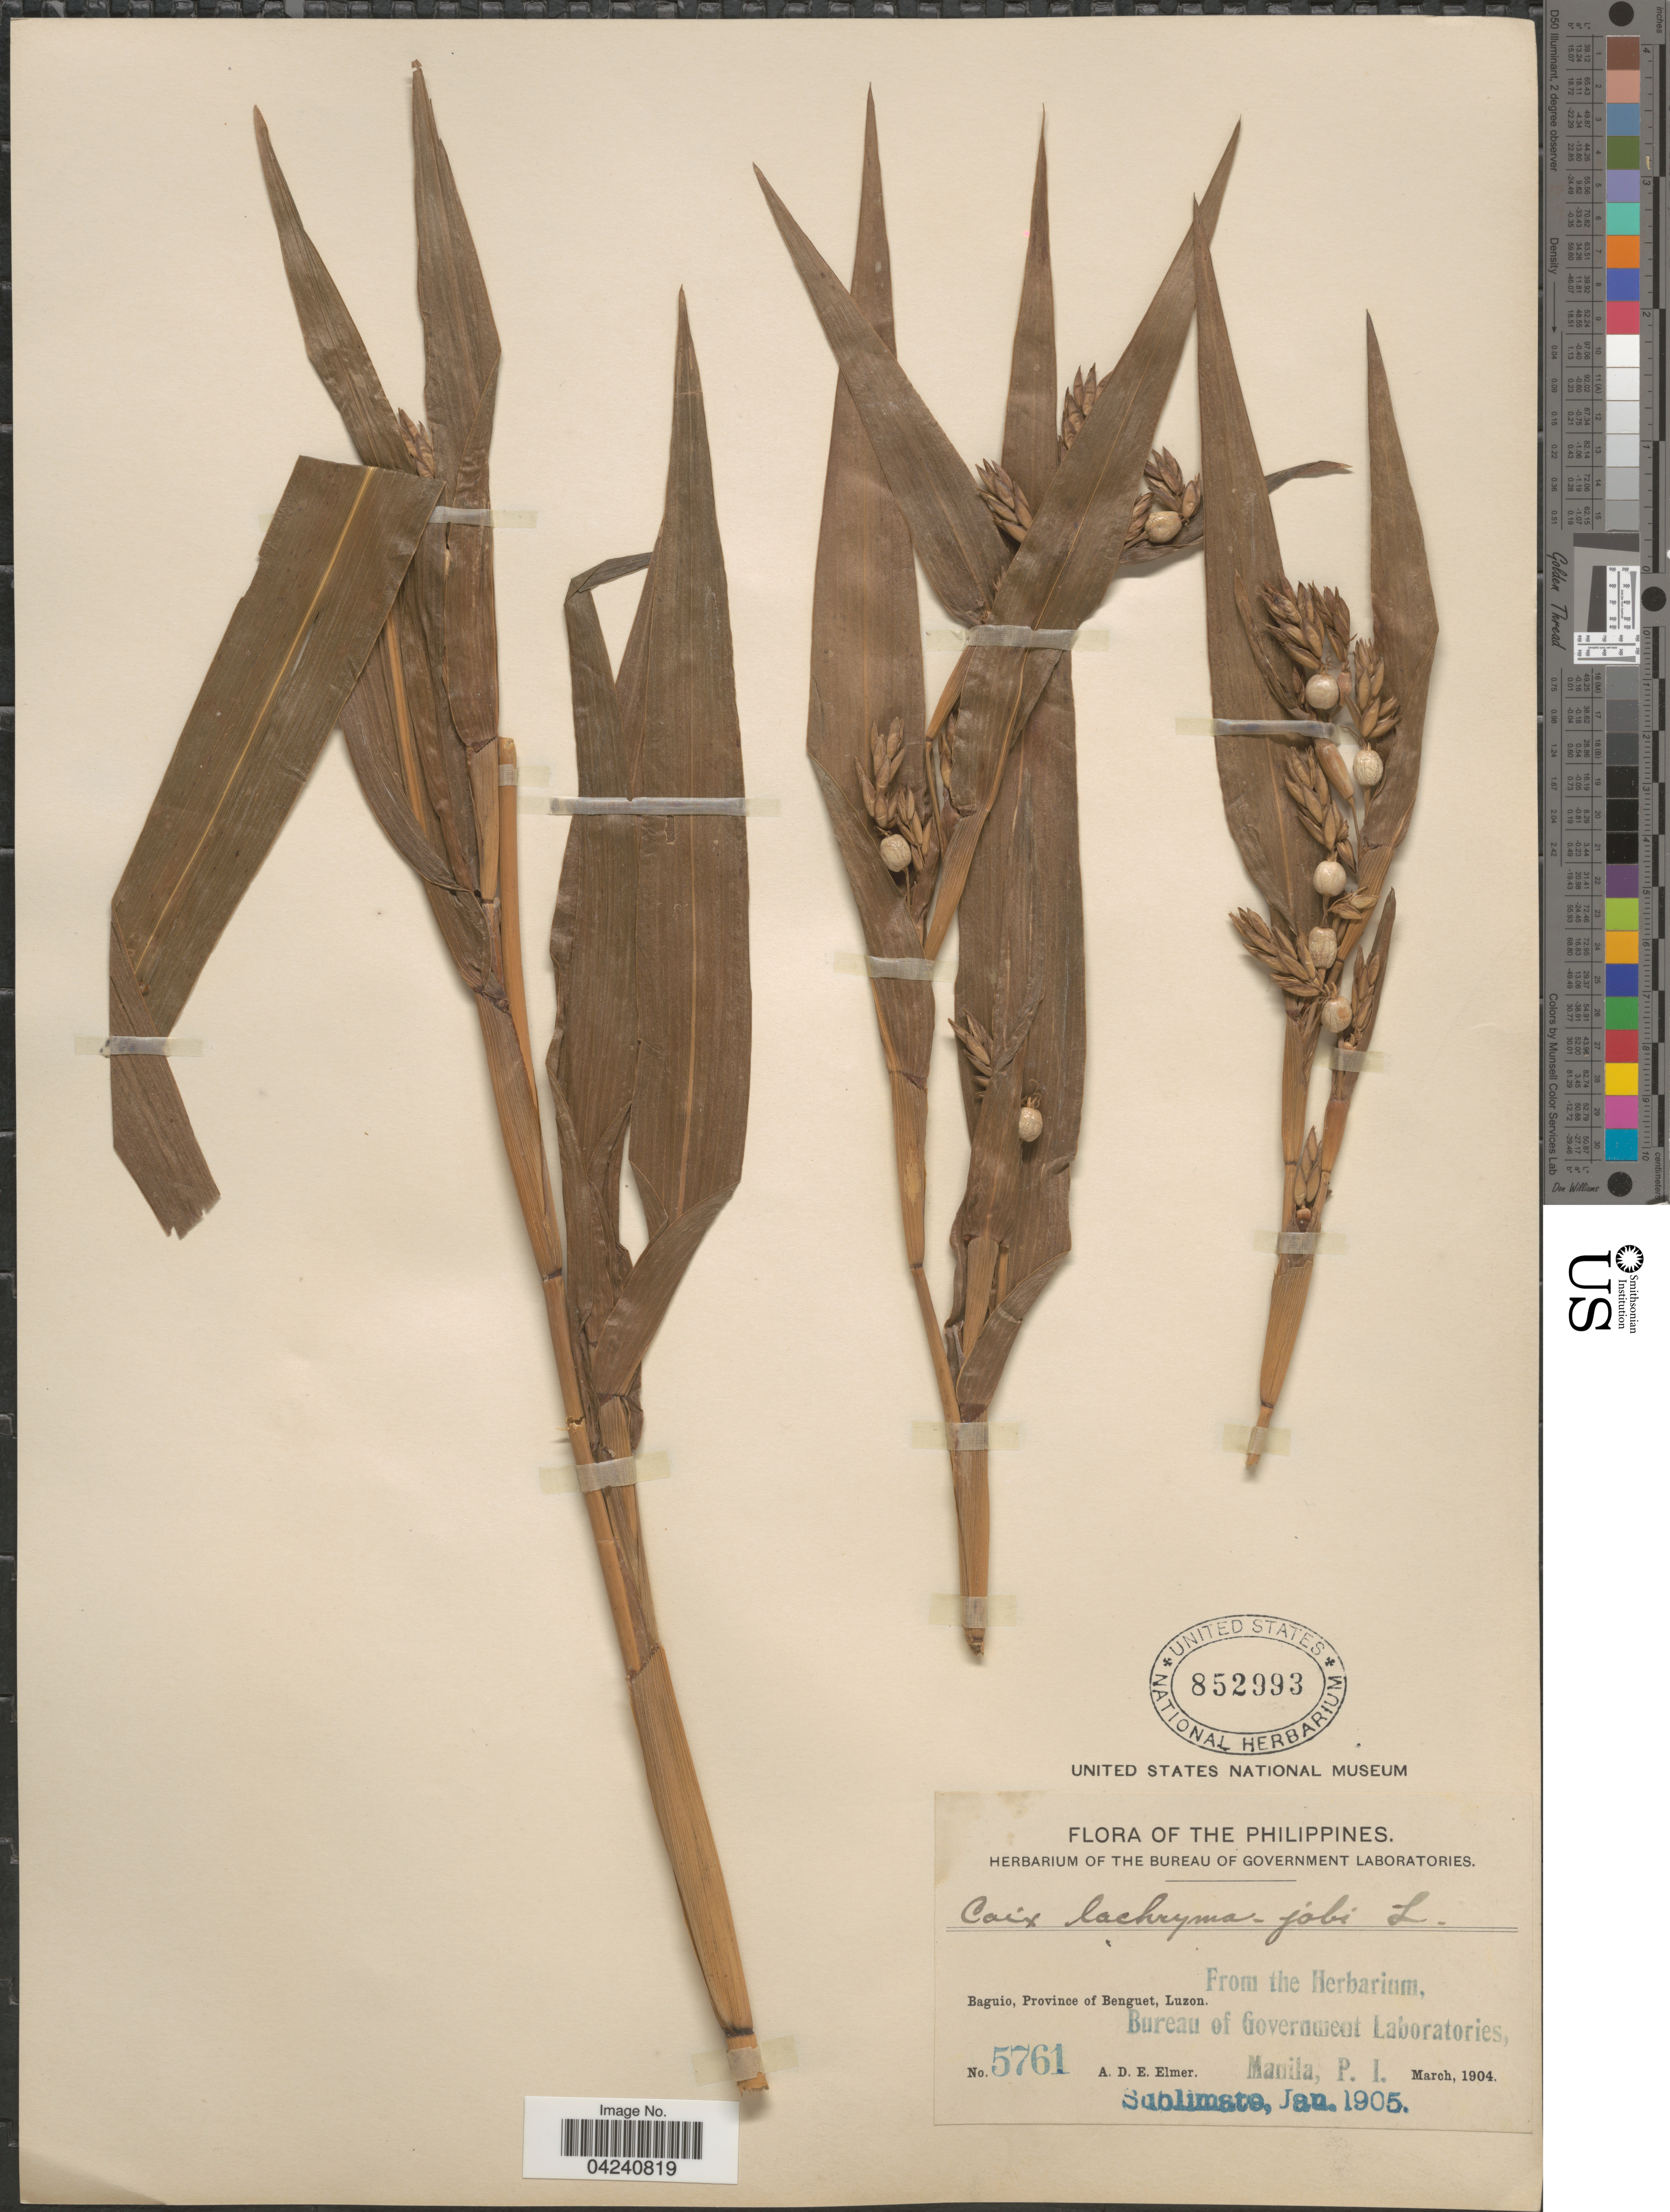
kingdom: Plantae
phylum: Tracheophyta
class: Liliopsida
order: Poales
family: Poaceae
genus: Coix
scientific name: Coix lacryma-jobi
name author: L.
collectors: A. D. E. Elmer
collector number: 5761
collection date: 1904-03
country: Philippines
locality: Baguio, Province of Benguet, Luzon.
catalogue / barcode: US 852993